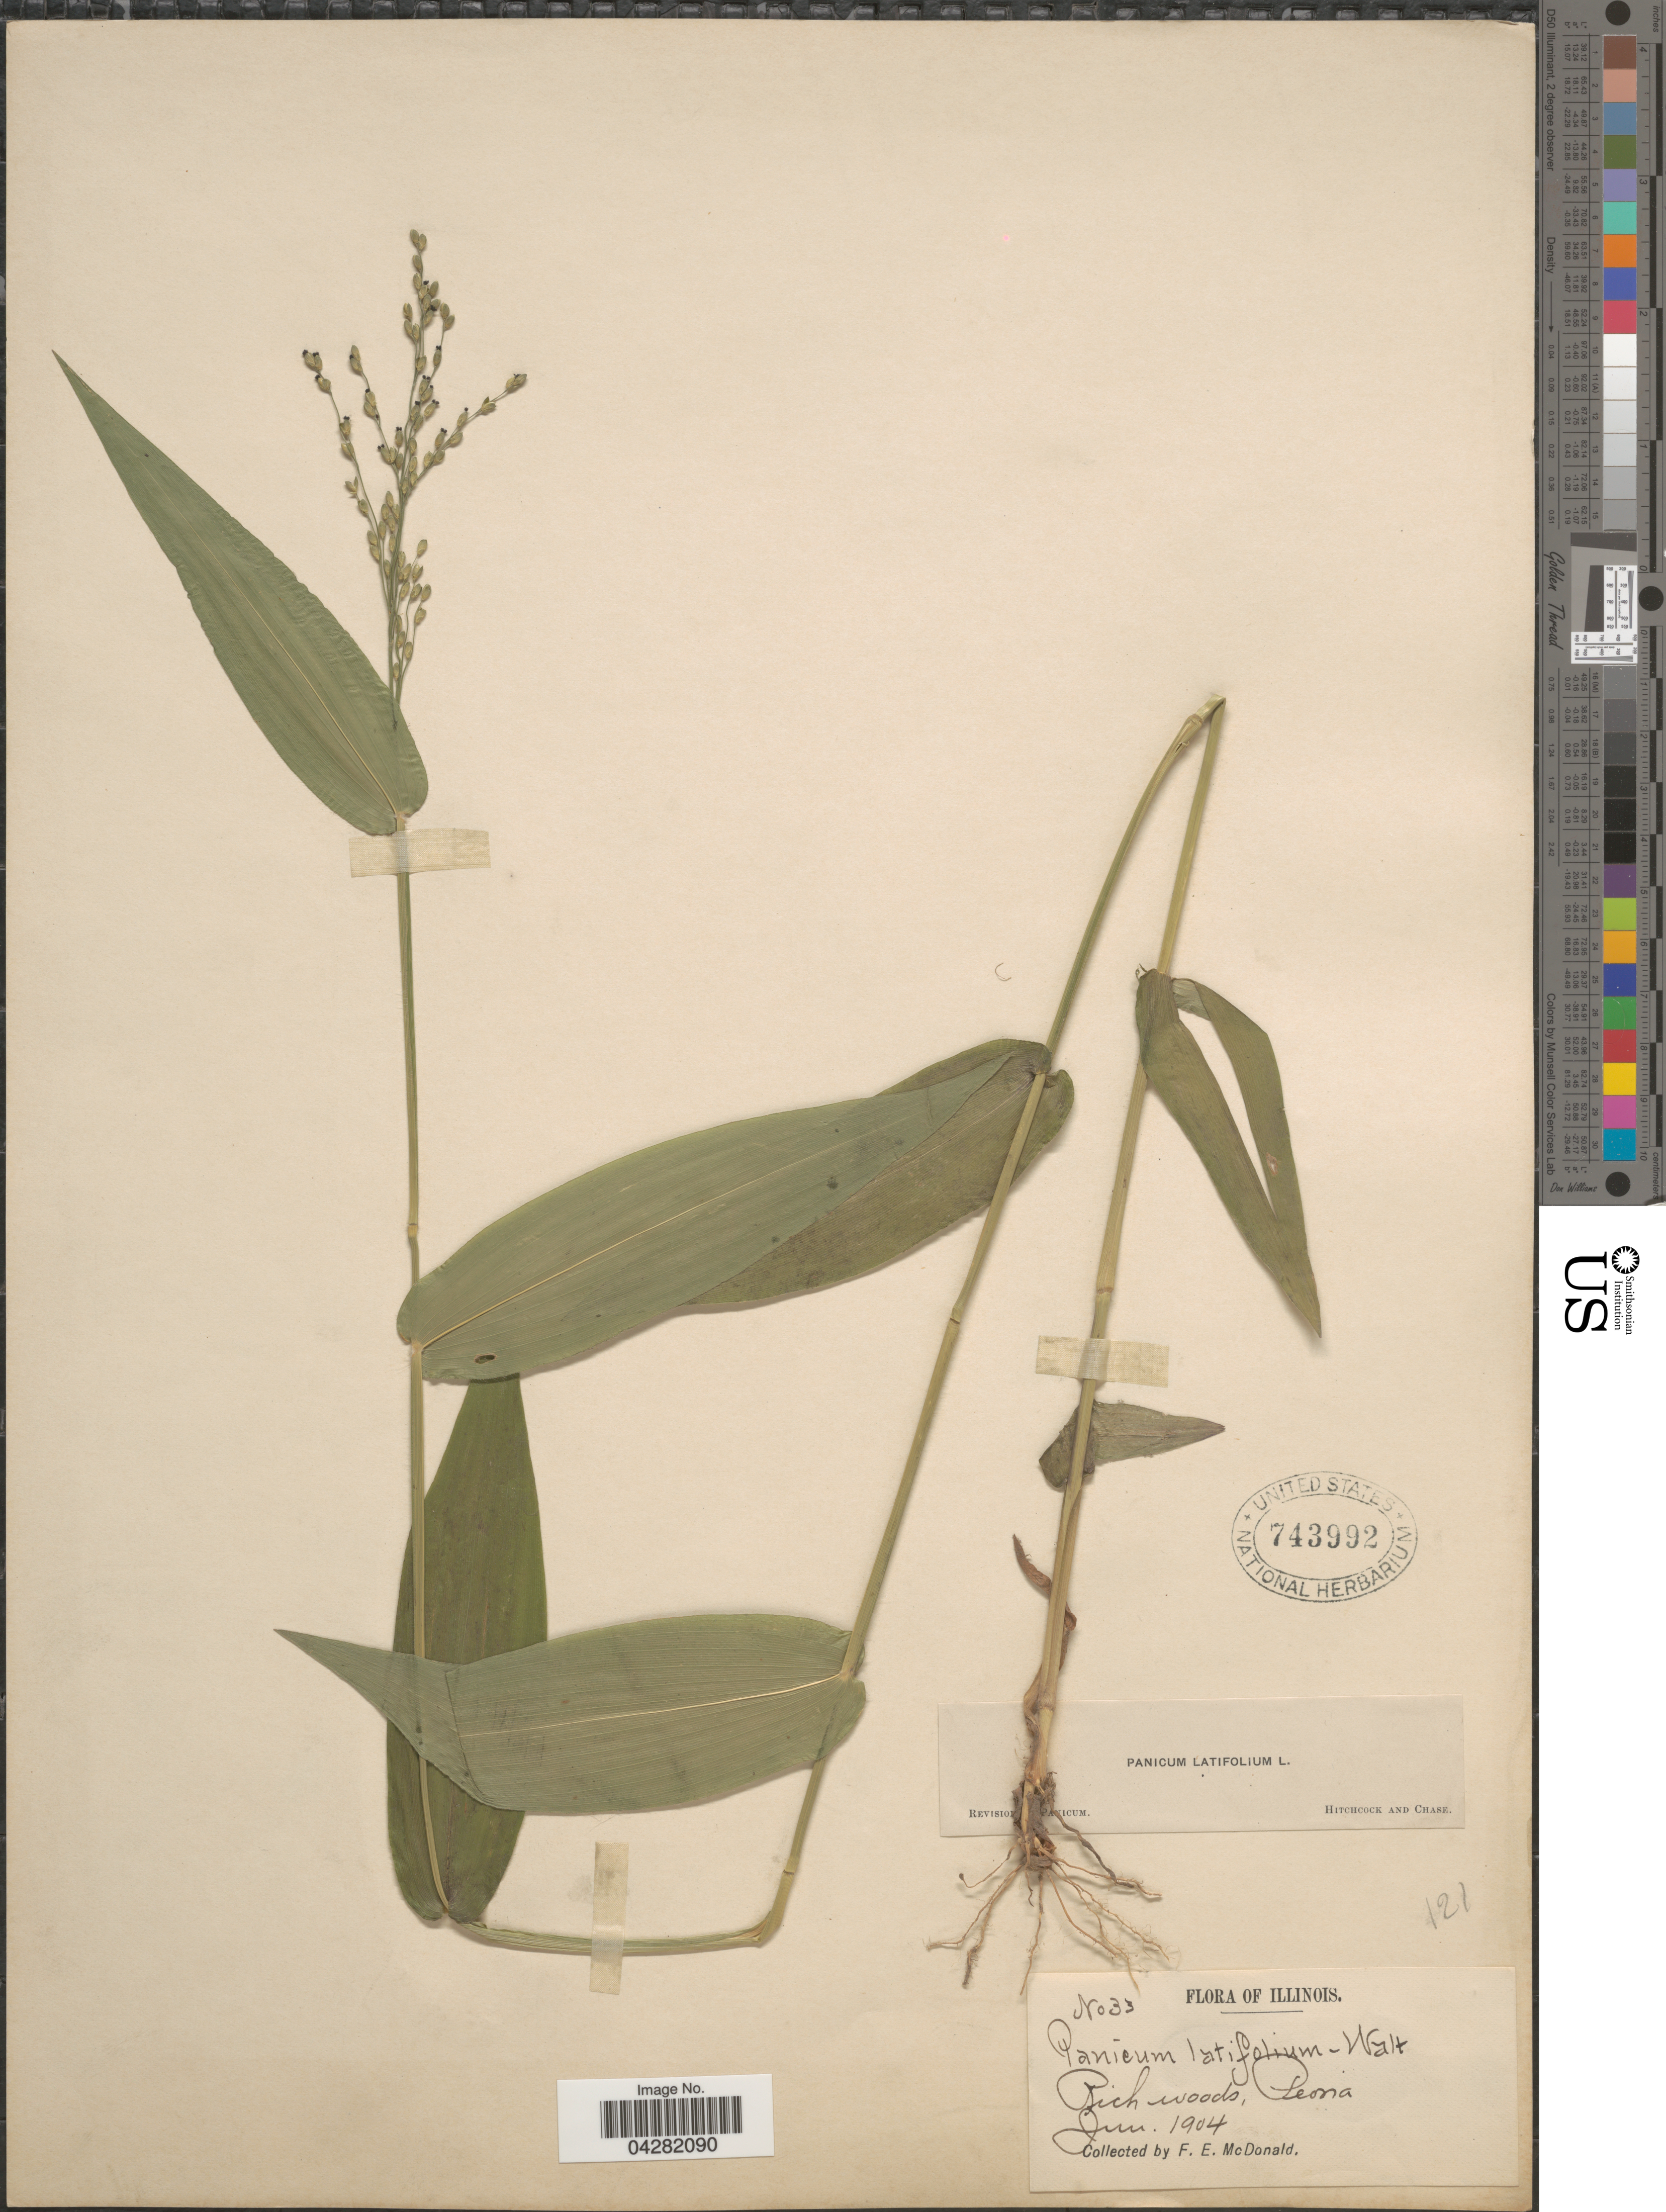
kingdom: Plantae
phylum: Tracheophyta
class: Liliopsida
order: Poales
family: Poaceae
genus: Dichanthelium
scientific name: Dichanthelium latifolium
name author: (L.) Harvill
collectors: F. E. McDonald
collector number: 33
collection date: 1904-06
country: United States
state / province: Illinois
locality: Peoria.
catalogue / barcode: US 743992